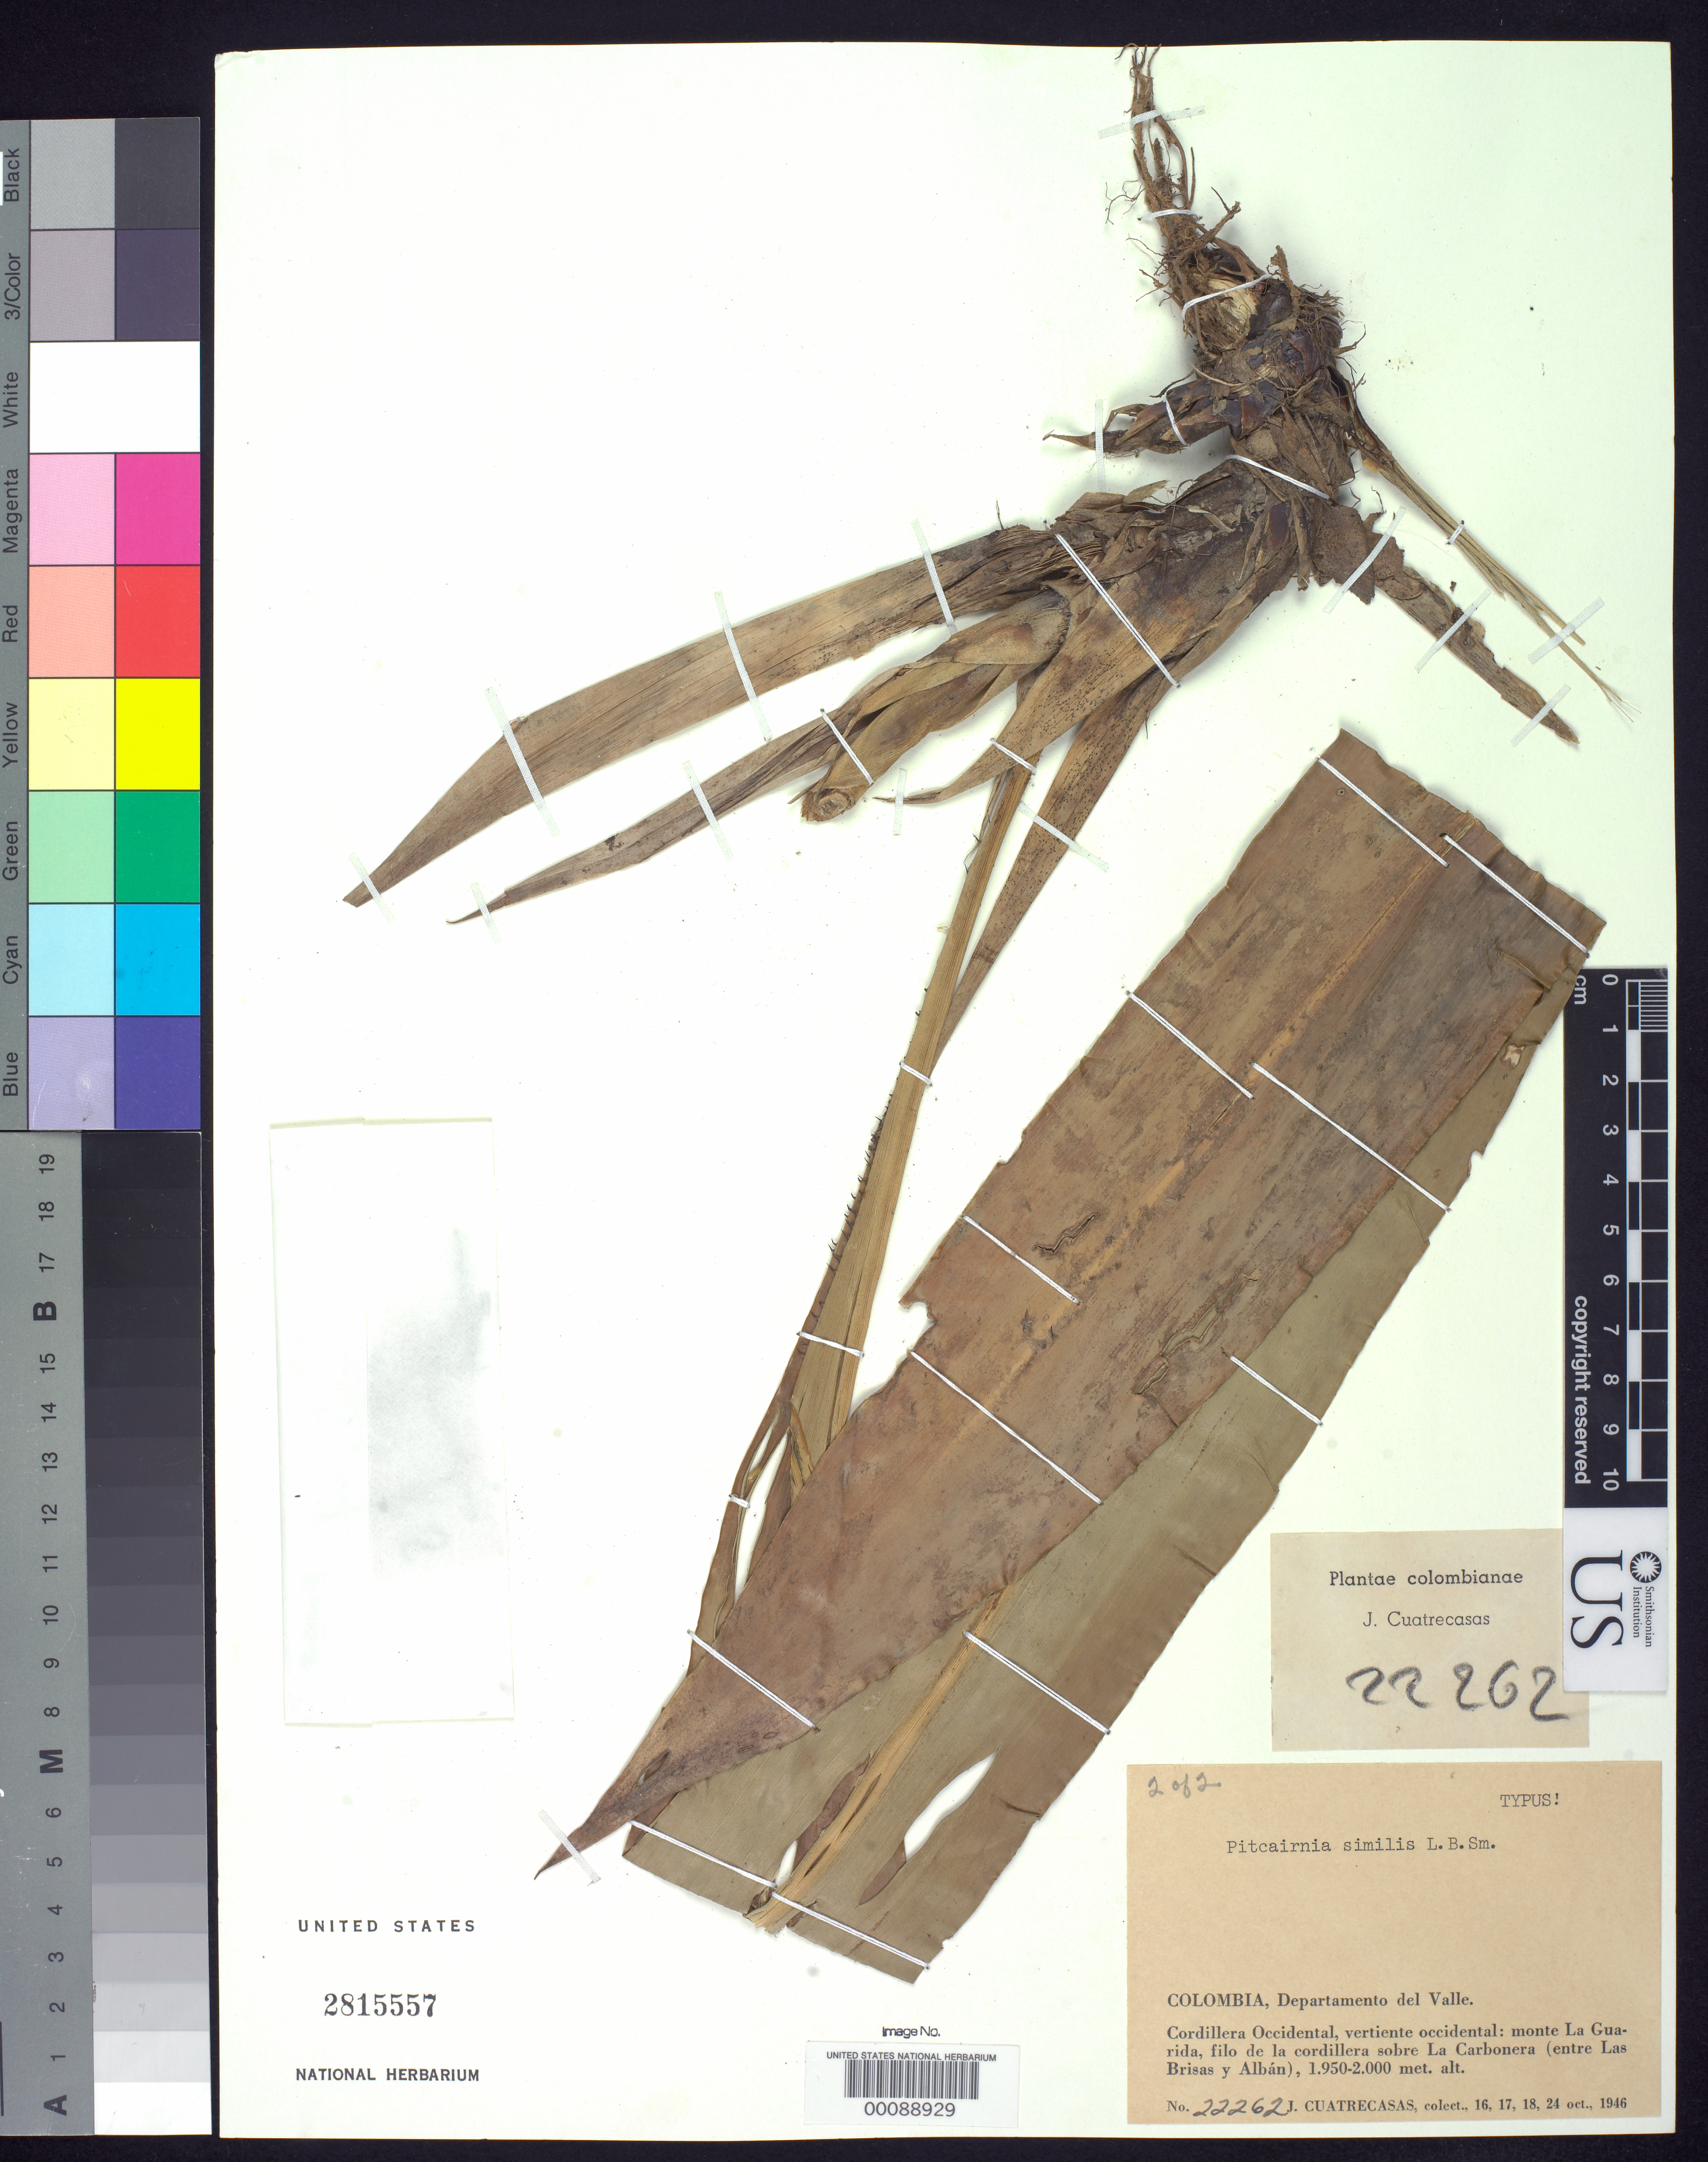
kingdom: Plantae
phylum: Tracheophyta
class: Liliopsida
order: Poales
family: Bromeliaceae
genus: Pitcairnia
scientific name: Pitcairnia similis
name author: L.B. Sm.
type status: Isotype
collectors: J. Cuatrecasas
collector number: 22262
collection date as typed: Oct 1946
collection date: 1946-10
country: Colombia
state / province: Valle del Cauca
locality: Cordillera Occidental above La Cabonera, Monte La Guarida, between Las Brisas and Alban.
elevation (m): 1950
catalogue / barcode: US 2815557